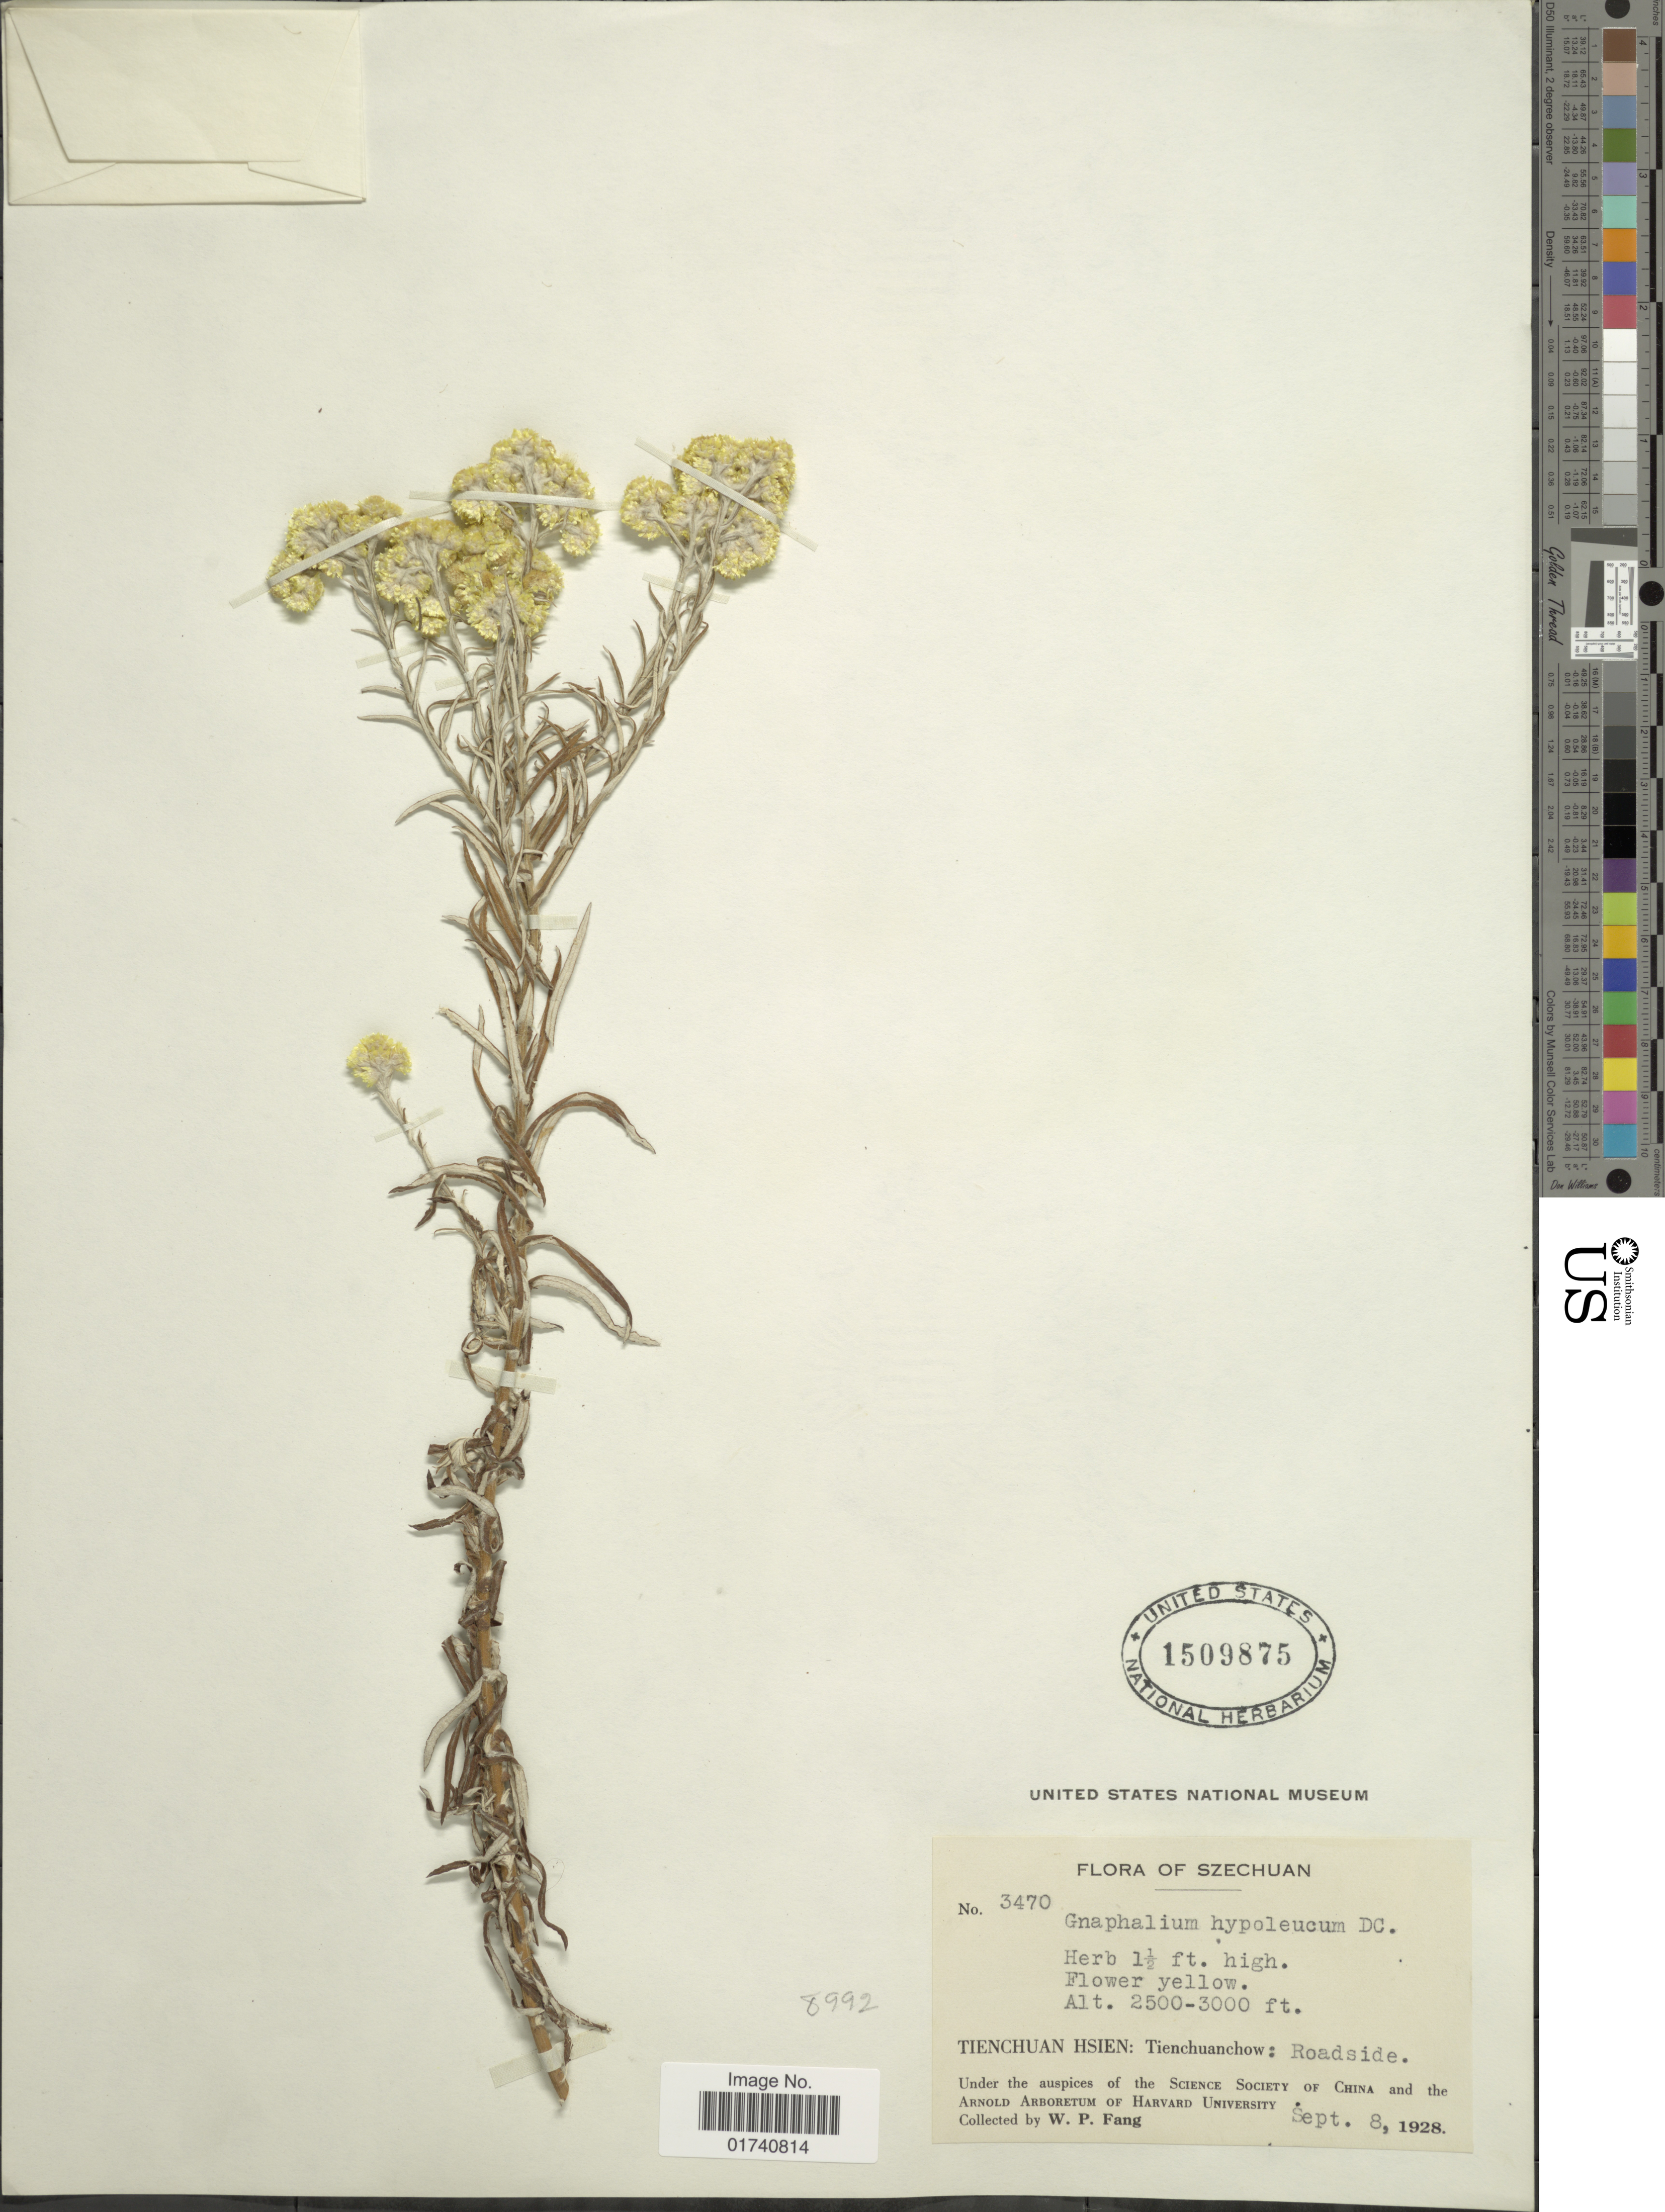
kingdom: Plantae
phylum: Tracheophyta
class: Magnoliopsida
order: Asterales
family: Asteraceae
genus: Pseudognaphalium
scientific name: Pseudognaphalium hypoleucum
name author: (DC.) Hilliard & B.L. Burtt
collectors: W. P. Fang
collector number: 3470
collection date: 1928-09-08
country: China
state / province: Sichuan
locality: Szechuan. Tienchuan Hsien: Tienchuanchow: Roadside.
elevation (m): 762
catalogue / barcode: US 1509875